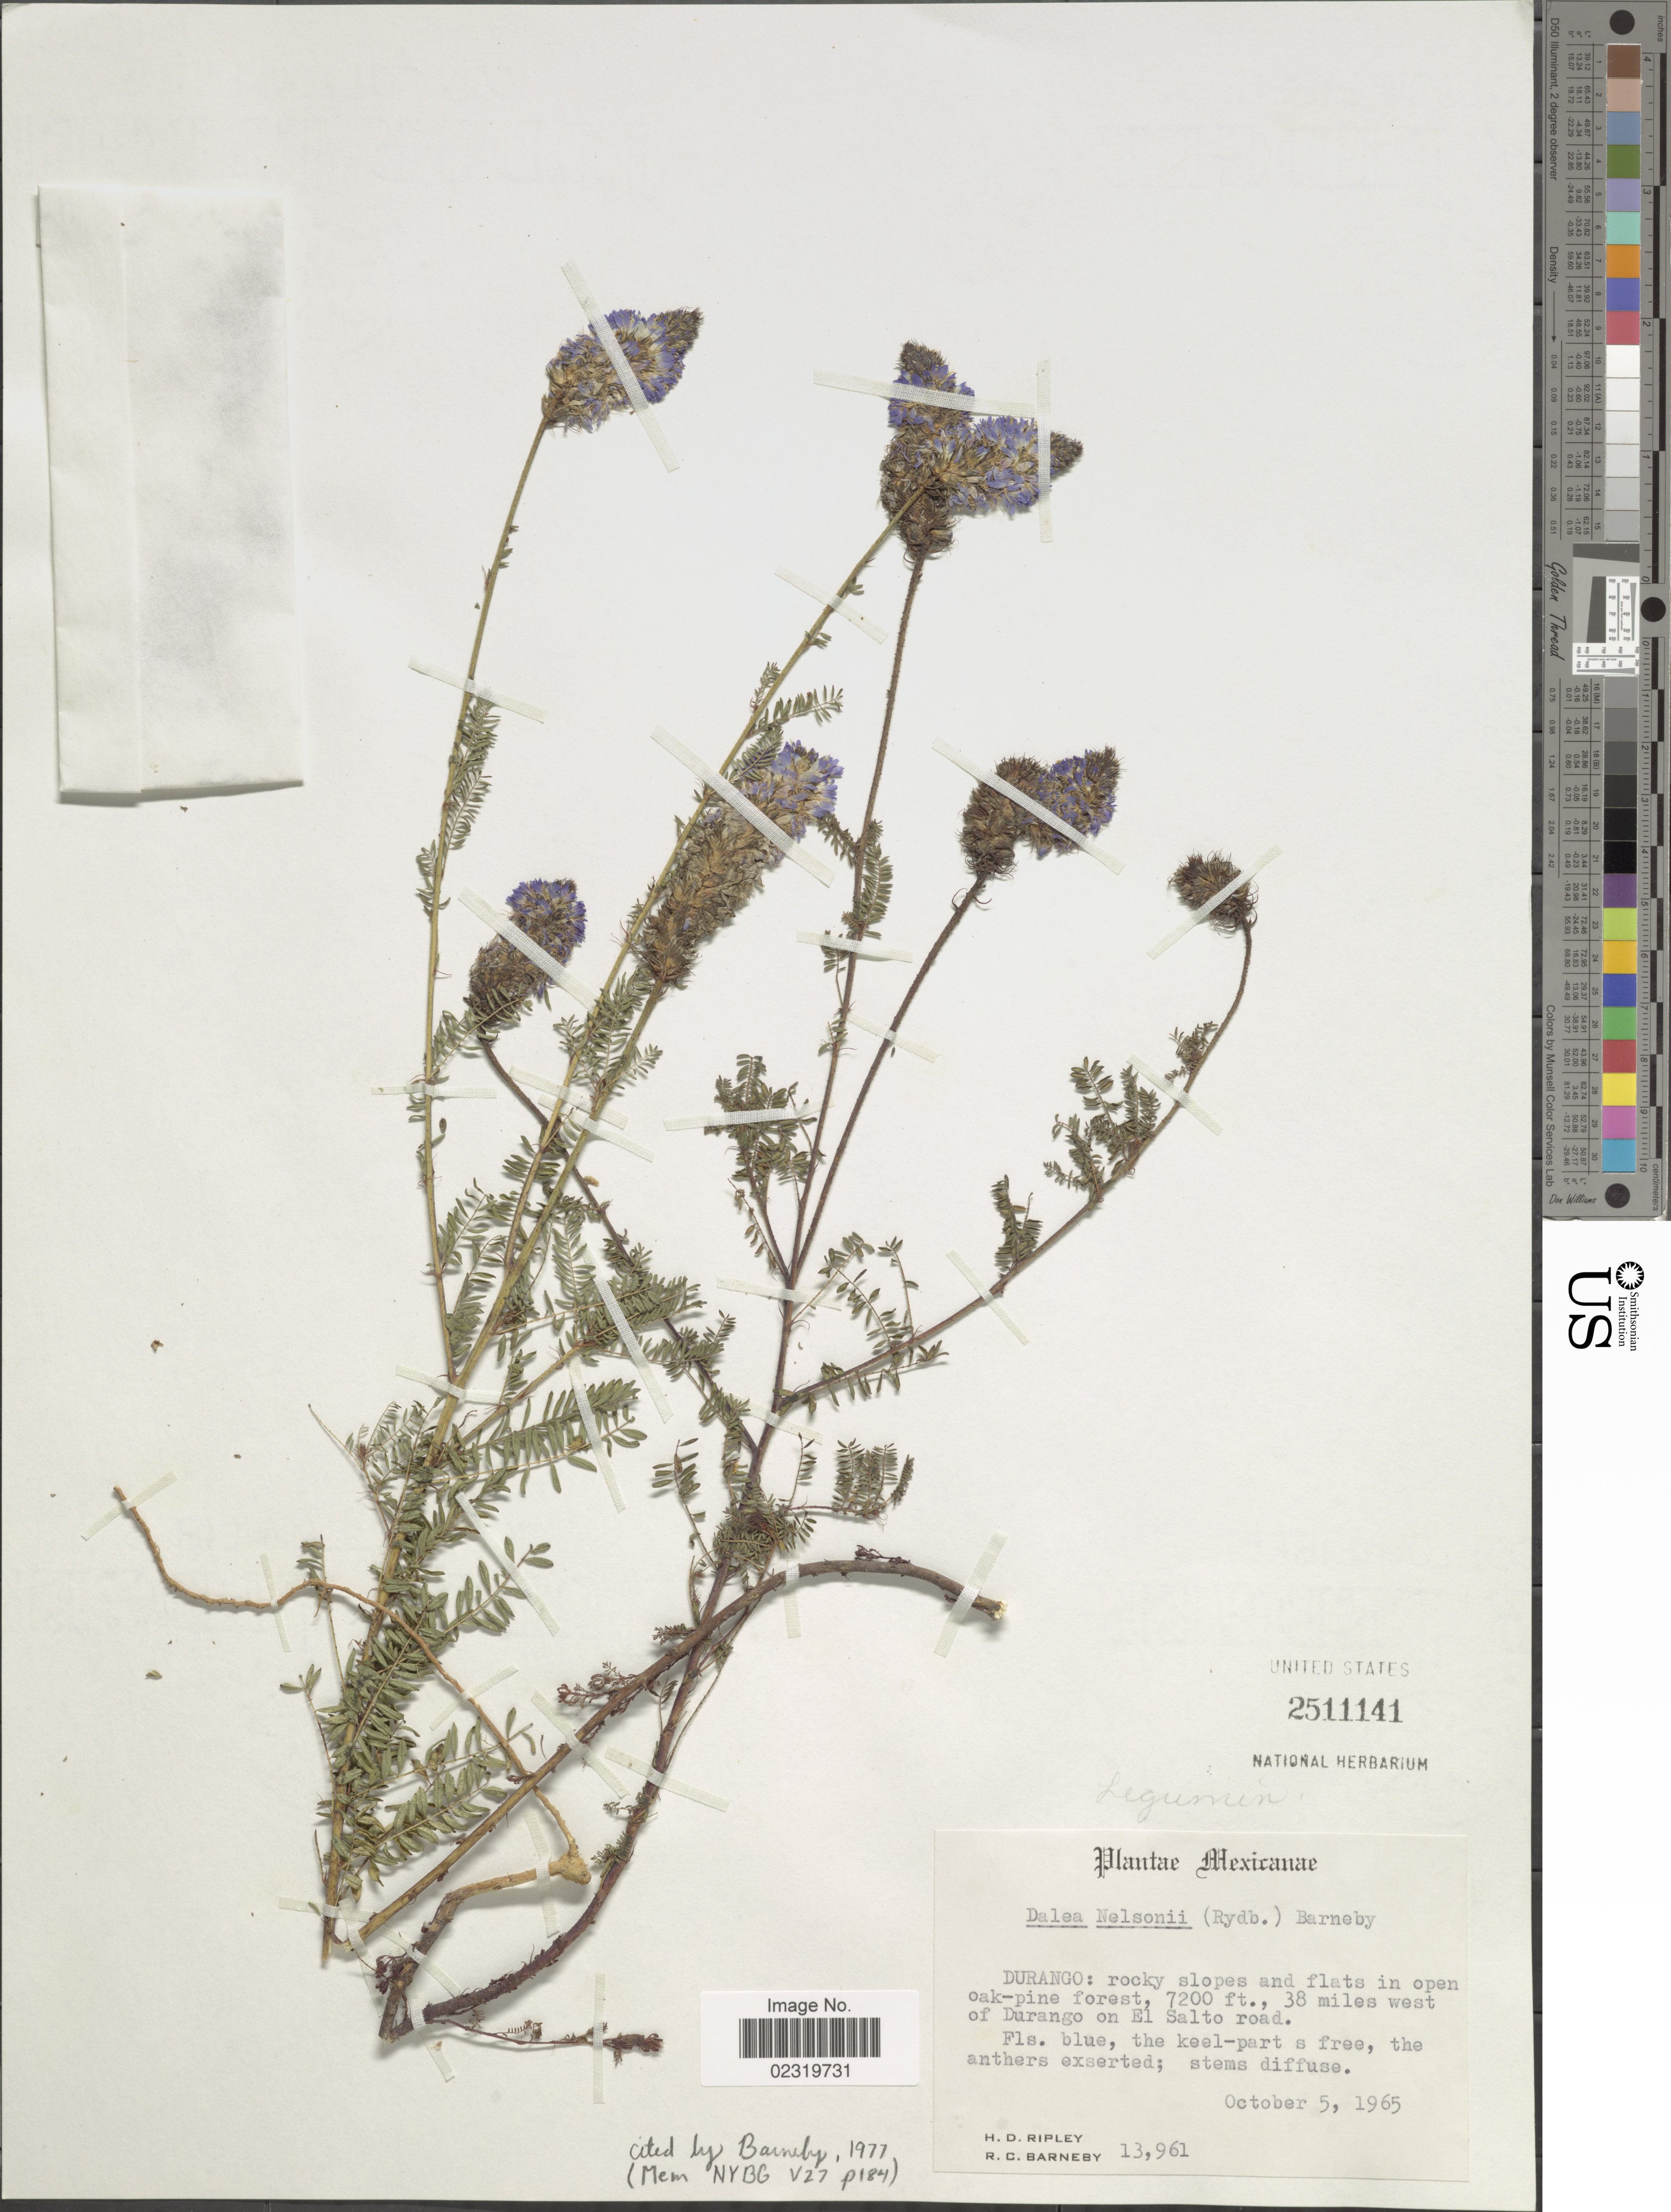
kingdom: Plantae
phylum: Tracheophyta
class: Magnoliopsida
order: Fabales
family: Fabaceae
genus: Dalea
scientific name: Dalea nelsonii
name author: (Rydb.) Barneby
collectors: H. Ripley & R. C. Barneby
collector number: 13961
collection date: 1965-10-05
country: Mexico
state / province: Durango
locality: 38 miles west of Durango on El Salto road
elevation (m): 2195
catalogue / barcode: US 2511141